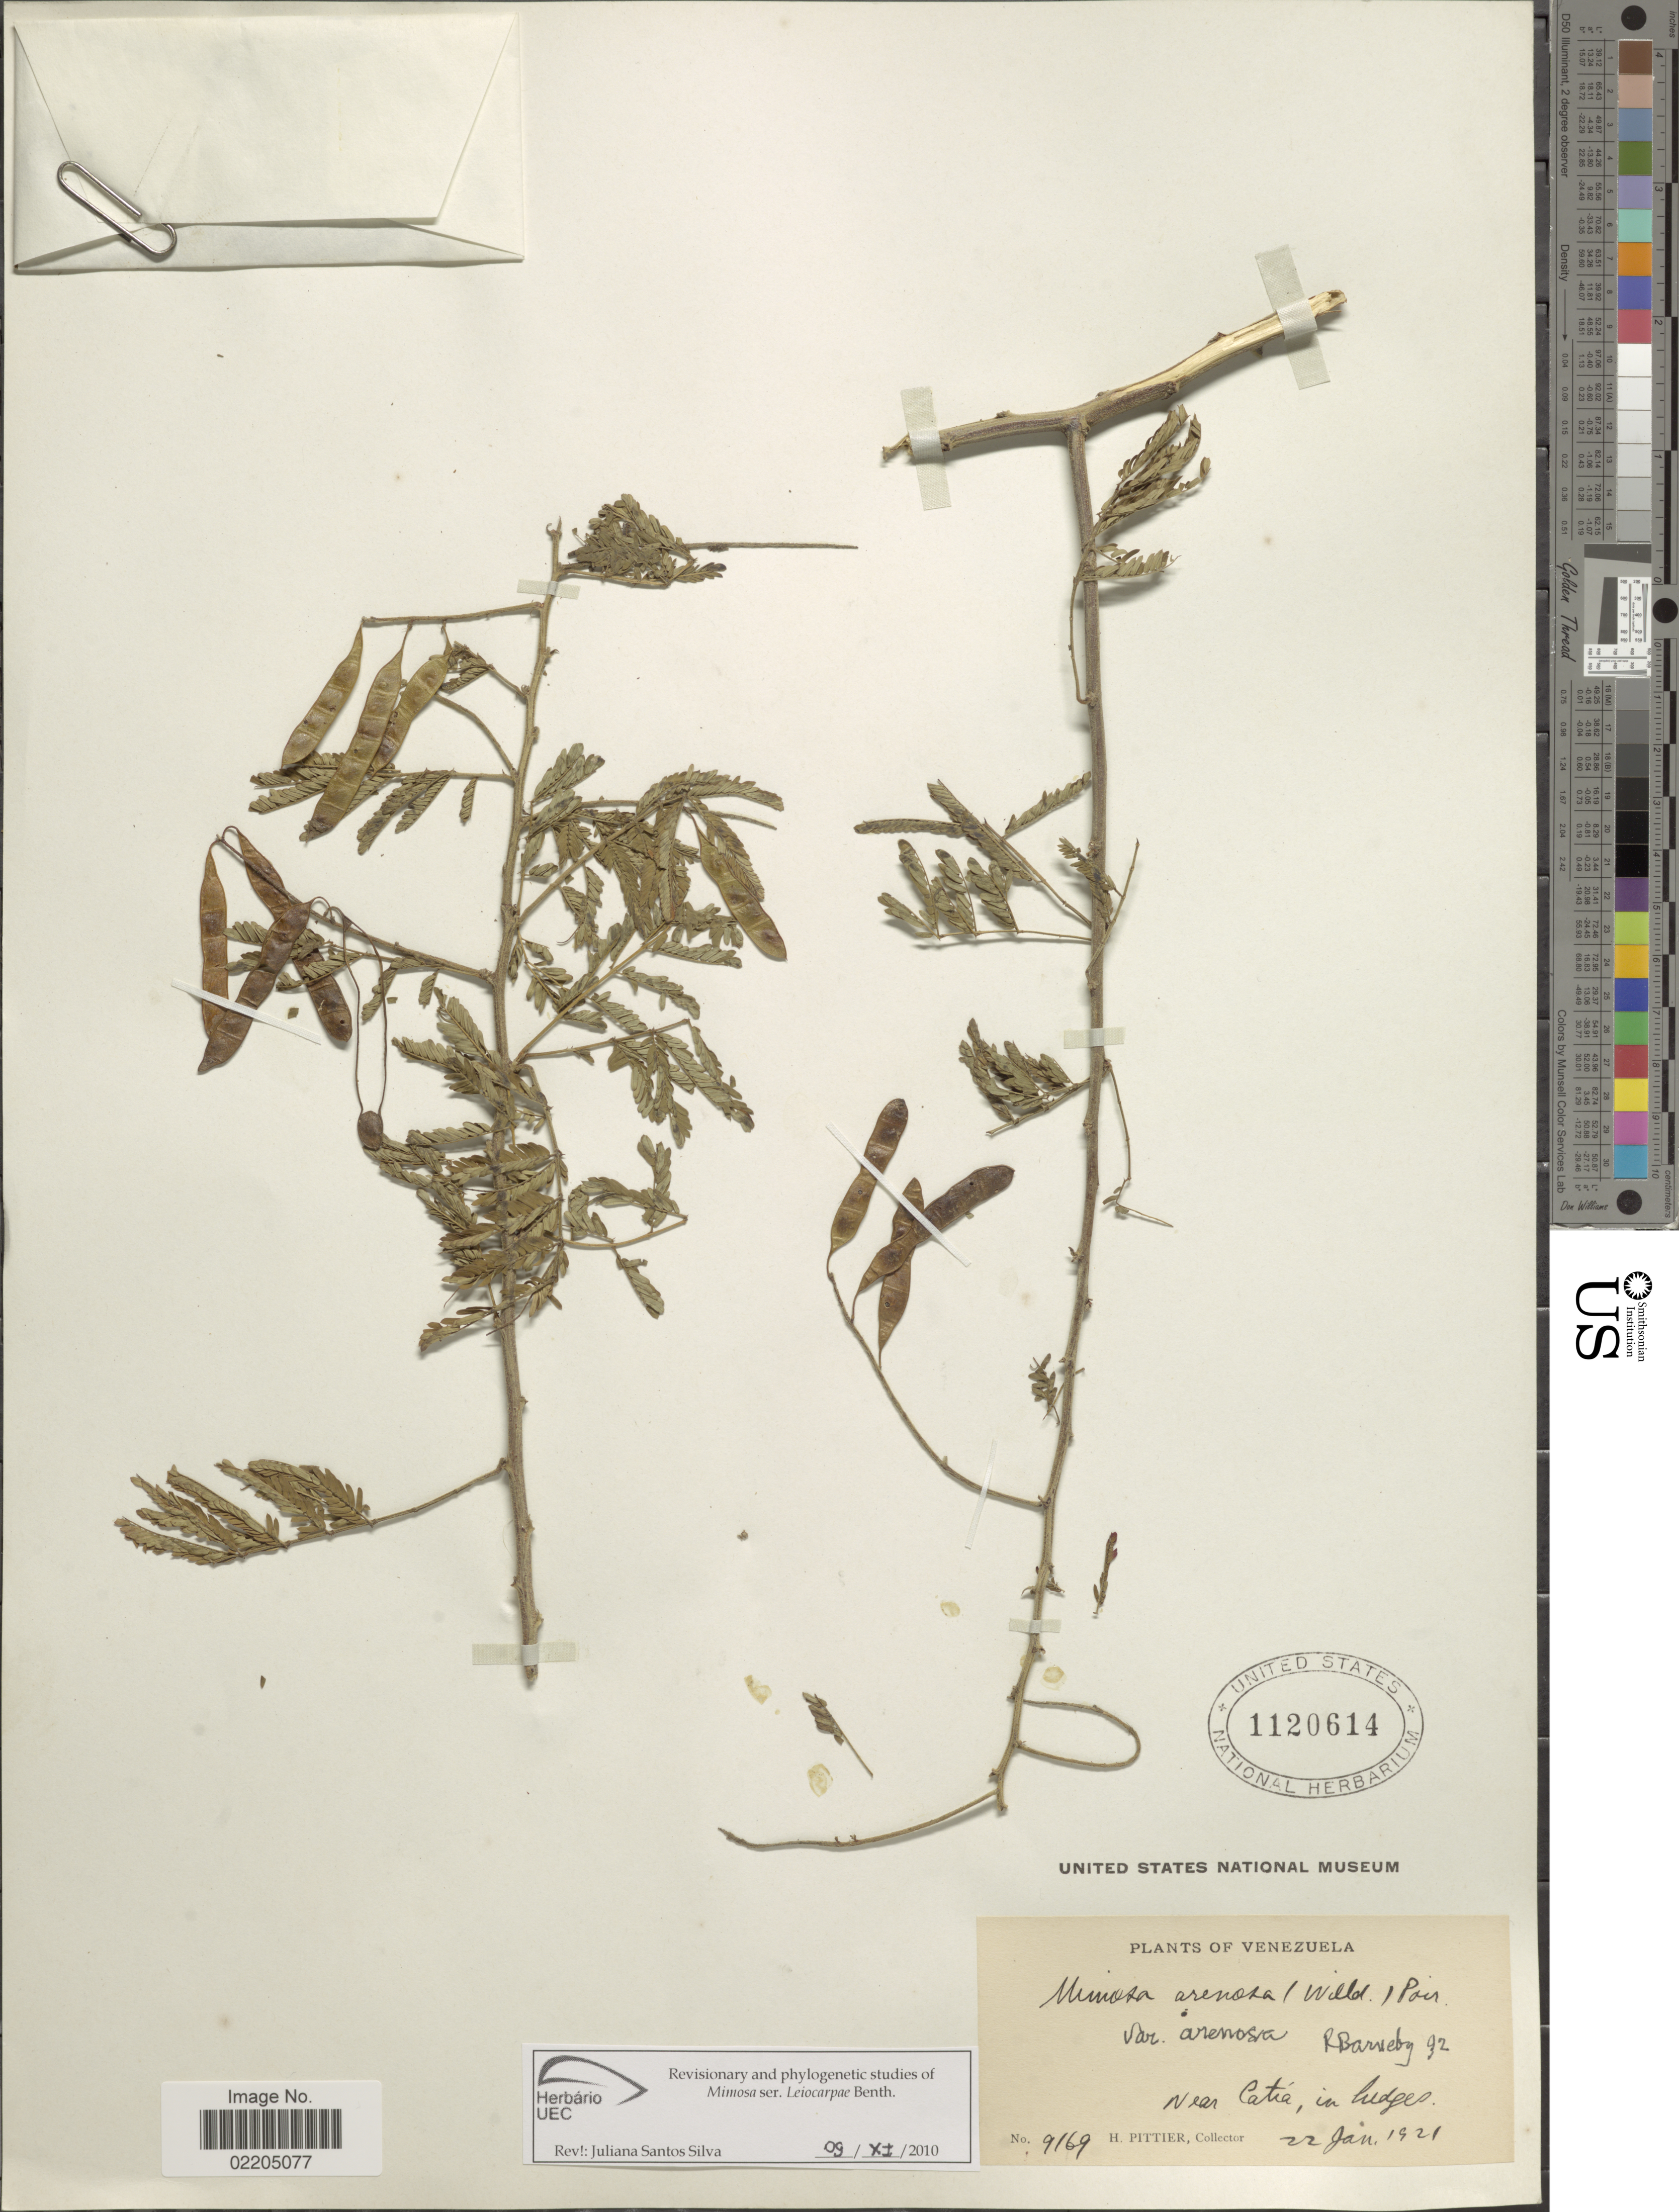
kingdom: Plantae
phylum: Tracheophyta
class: Magnoliopsida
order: Fabales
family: Fabaceae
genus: Mimosa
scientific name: Mimosa arenosa var. arenosa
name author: (Willd.) Poir.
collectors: H. F. Pittier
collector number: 9169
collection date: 1921-01-22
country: Venezuela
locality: Near Catia, Ludges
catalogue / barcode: US 1120614